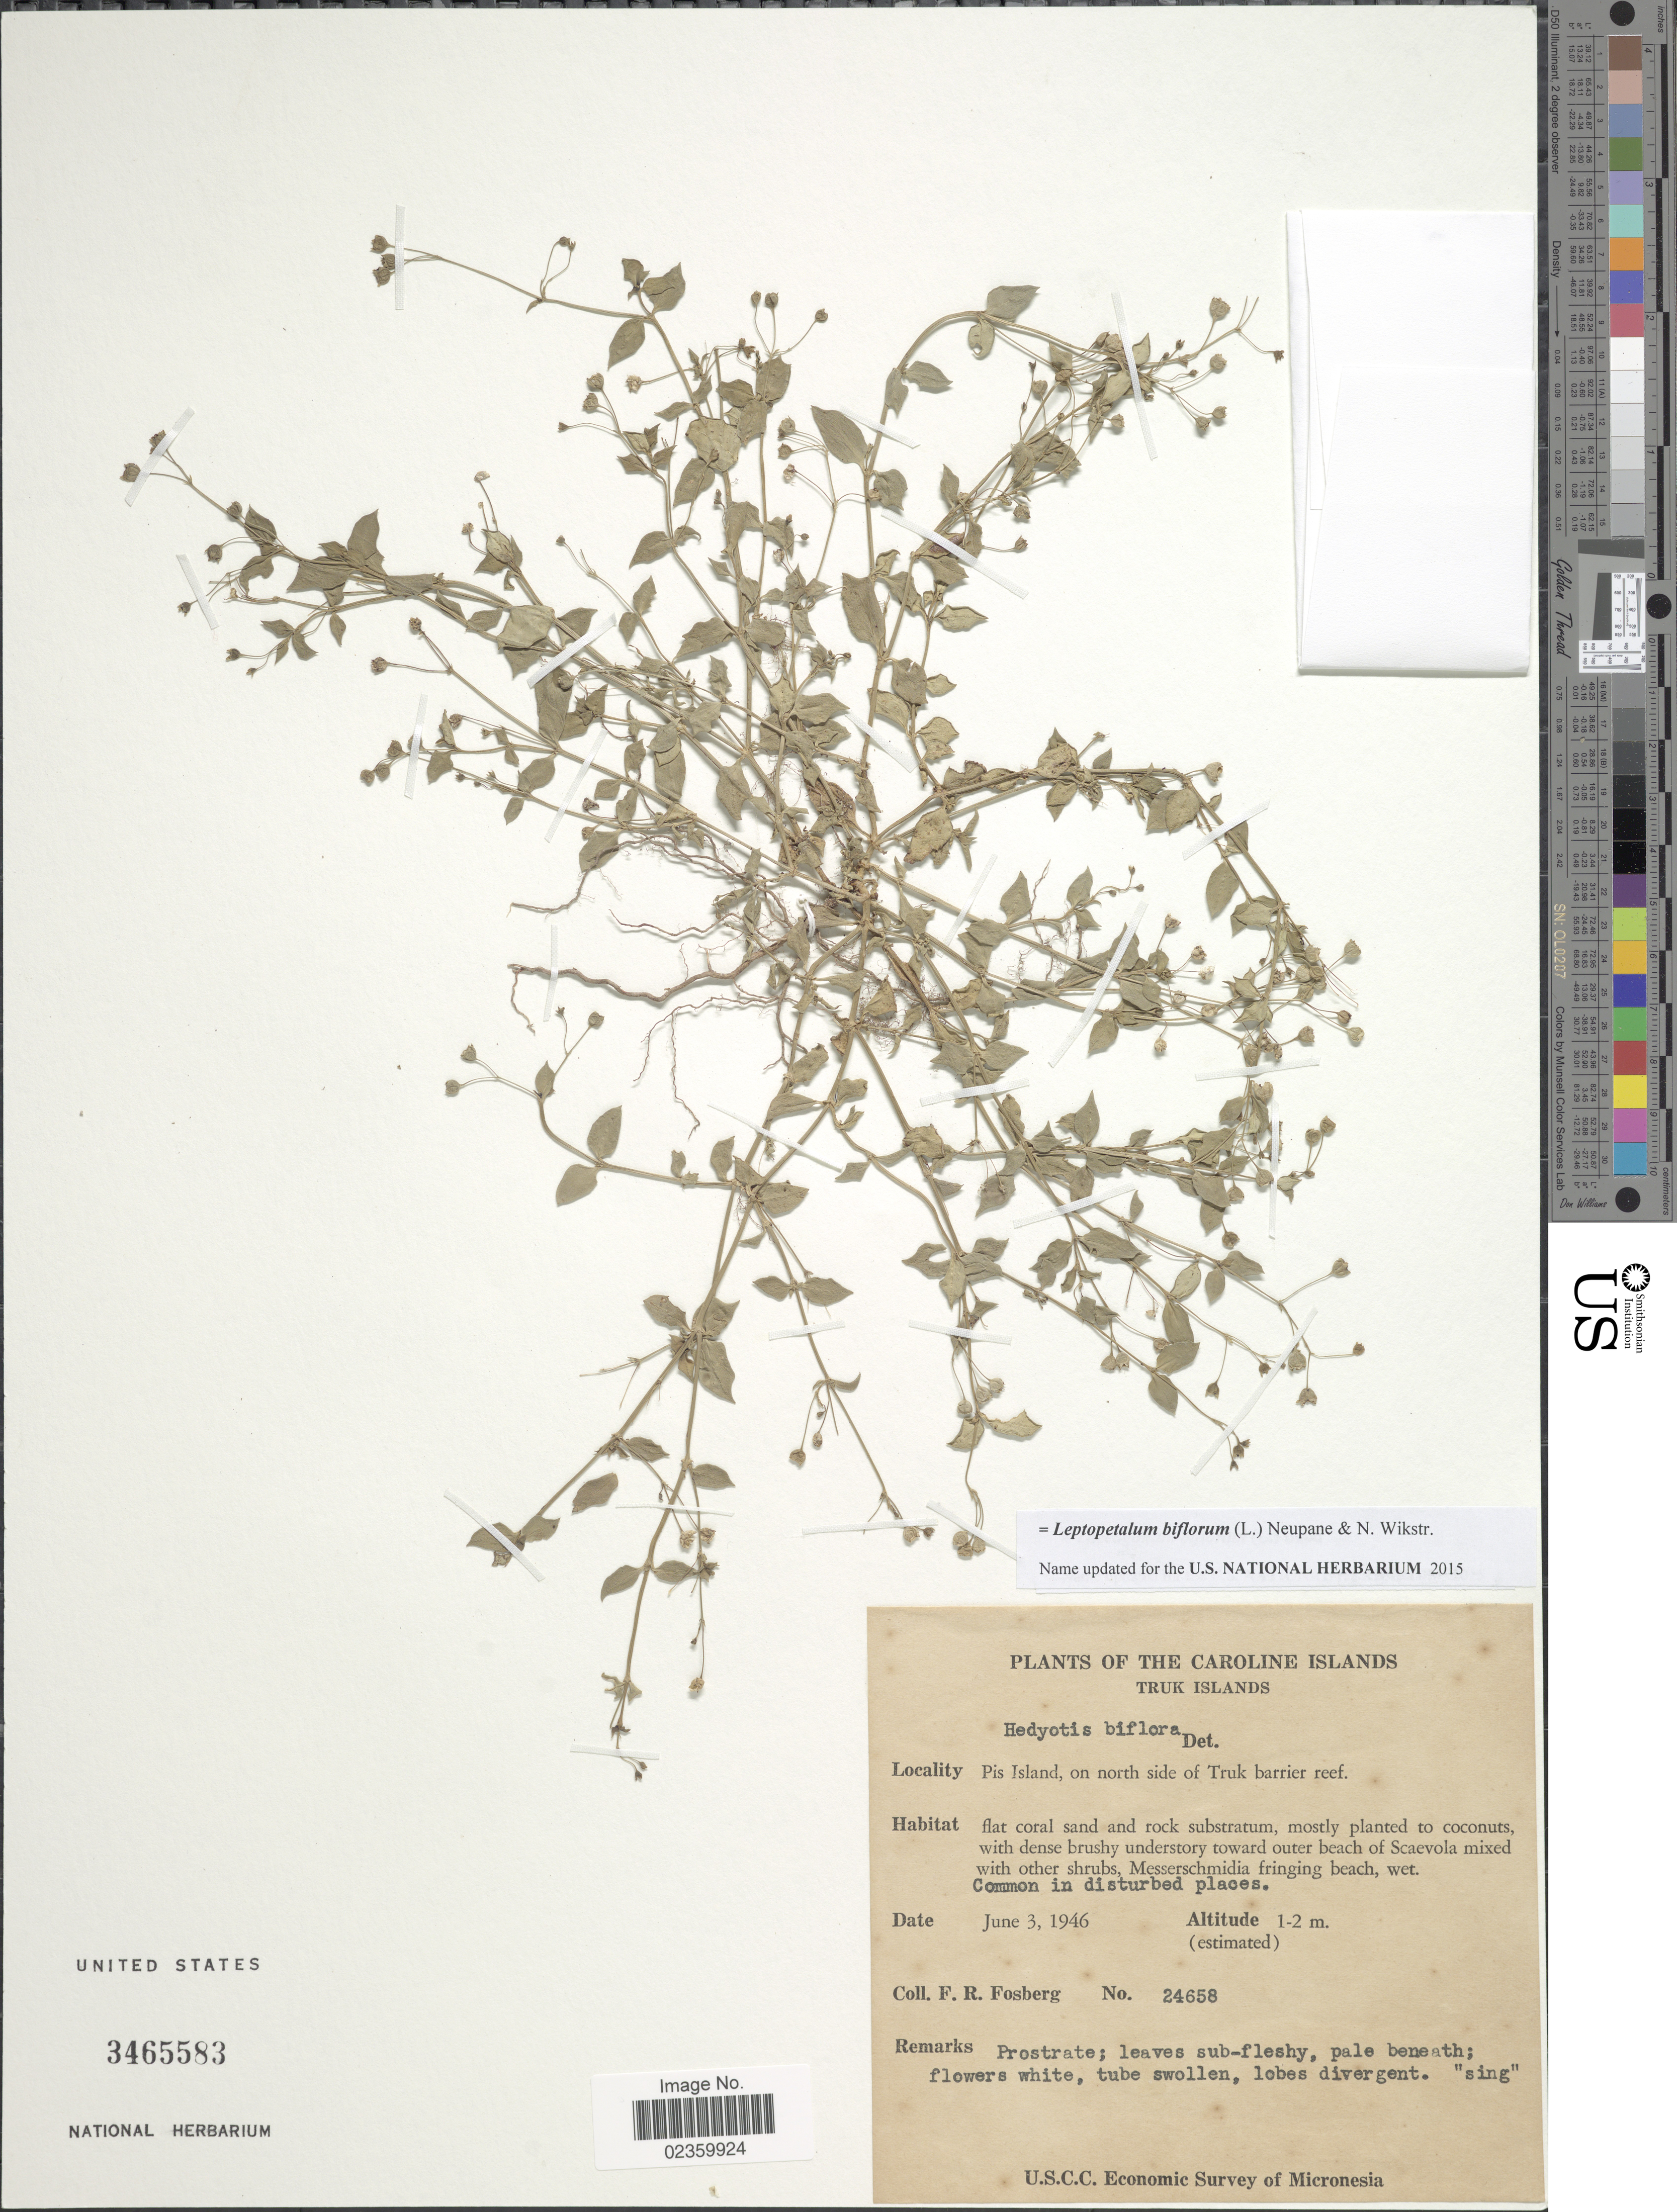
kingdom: Plantae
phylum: Tracheophyta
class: Magnoliopsida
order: Gentianales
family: Rubiaceae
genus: Leptopetalum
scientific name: Leptopetalum biflorum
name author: (L.) Neupane & N. Wikstr.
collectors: F. R. Fosberg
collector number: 24658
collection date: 1946-06-03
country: Micronesia, Federated States of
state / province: Truk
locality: The Caroline Islands, Truk Islands. Pis Island, on north side of Truk barrier reef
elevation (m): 1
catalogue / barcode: US 3465583